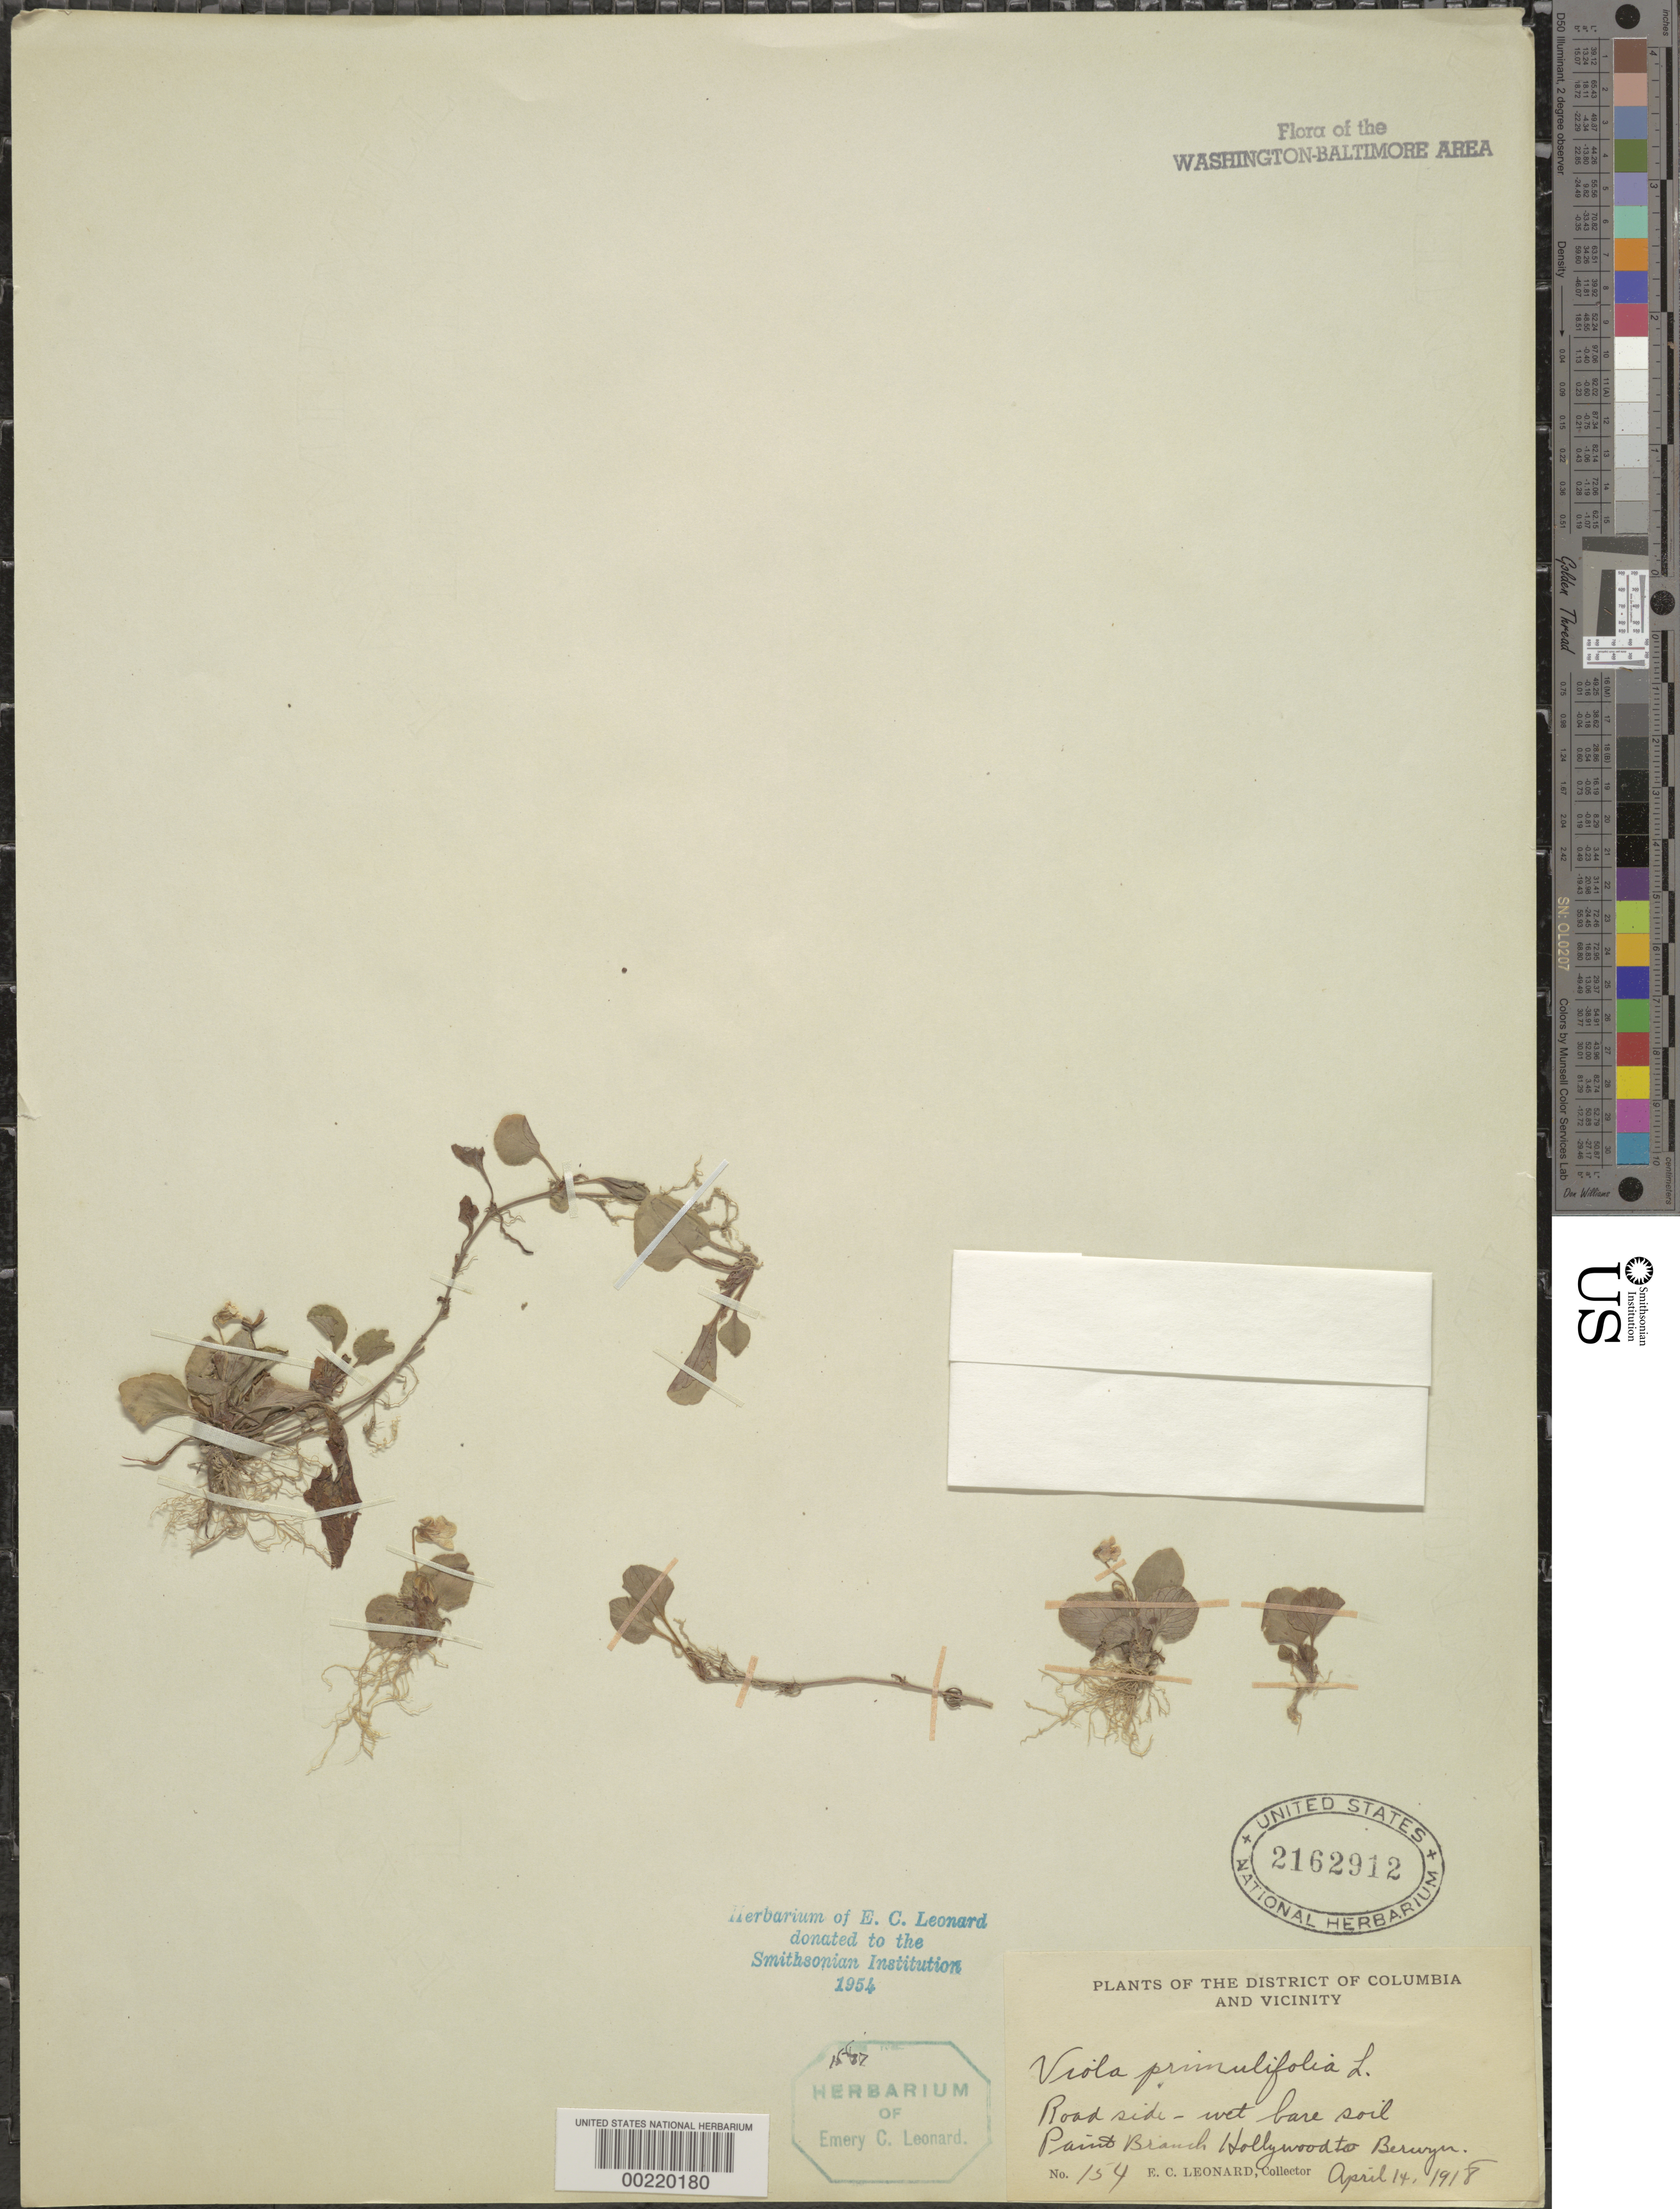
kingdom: Plantae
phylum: Tracheophyta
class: Magnoliopsida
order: Malpighiales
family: Violaceae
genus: Viola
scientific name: Viola primulifolia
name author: L.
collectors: E. C. Leonard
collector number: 154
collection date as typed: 14 Apr 1918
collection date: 1918-04-14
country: United States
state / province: Maryland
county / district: Prince George's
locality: Paint Branch, Hollywood to Berwyn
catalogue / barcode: US 2162912